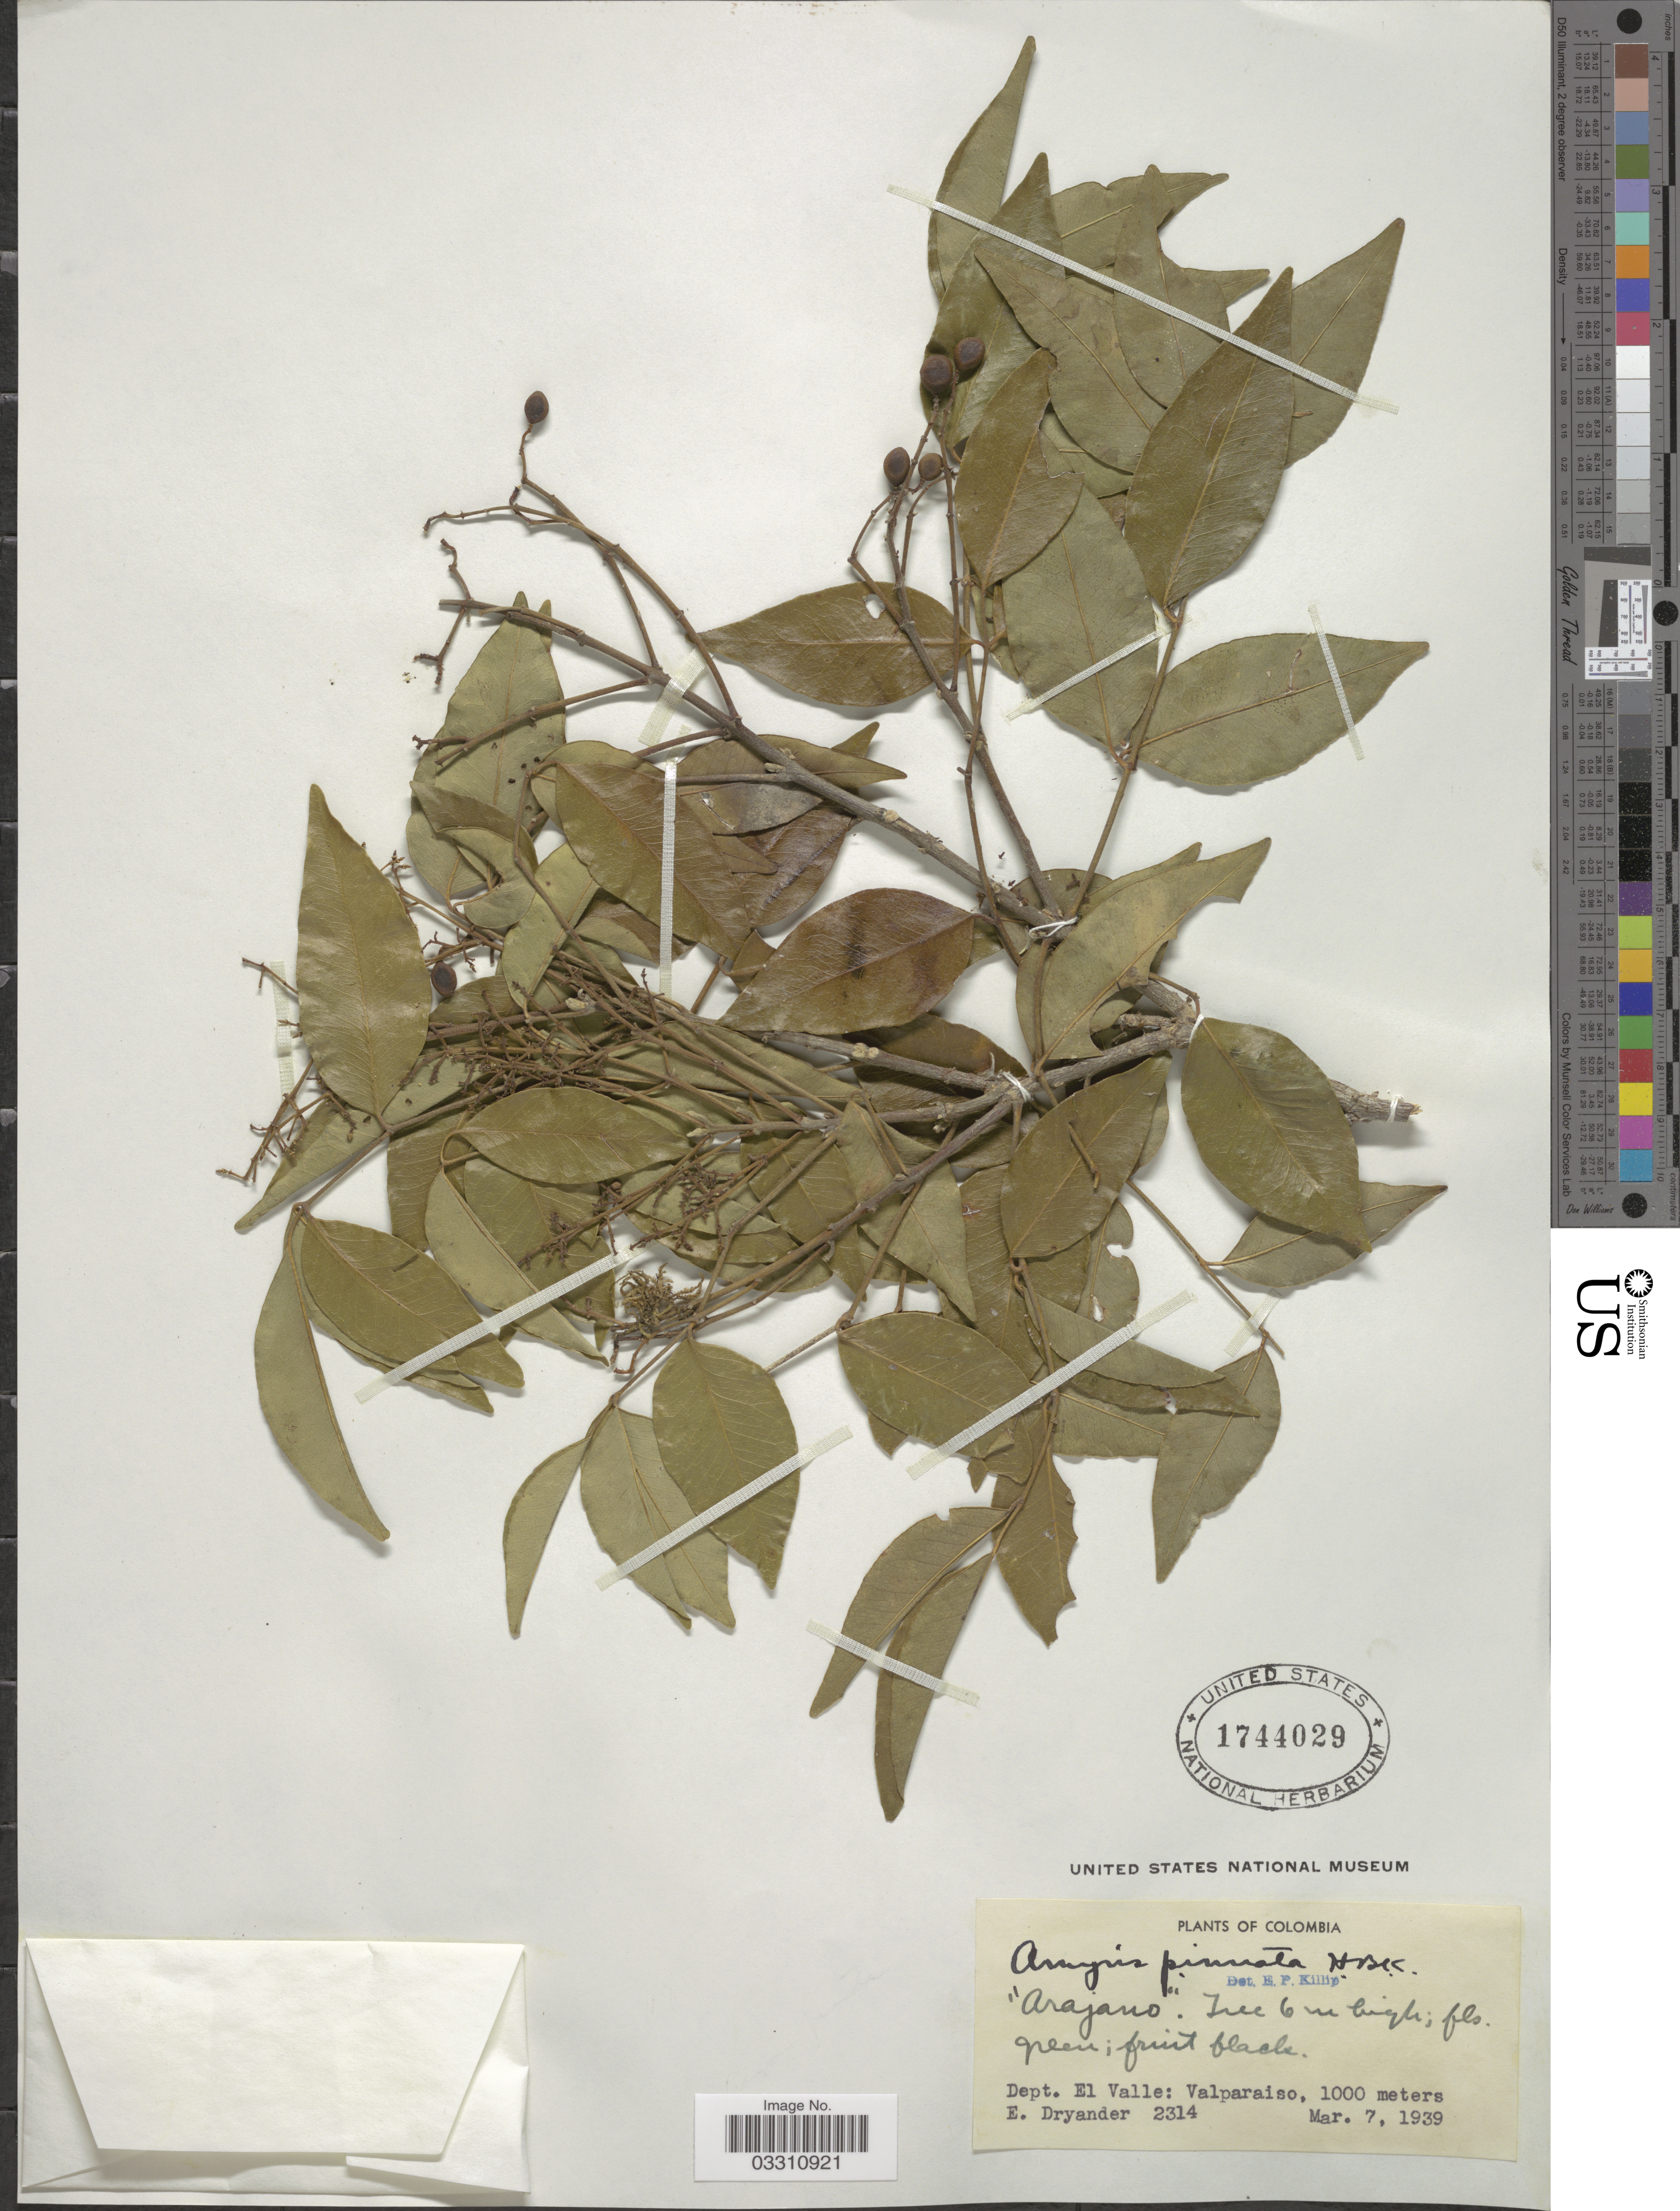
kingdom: Plantae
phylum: Tracheophyta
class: Magnoliopsida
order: Sapindales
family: Rutaceae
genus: Amyris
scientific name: Amyris pinnata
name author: Kunth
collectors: E. Dryander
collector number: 2314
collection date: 1939-03-07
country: Colombia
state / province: Valle del Cauca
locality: Dept. El Valle: Valparaiso.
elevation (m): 1000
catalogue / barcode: US 1744029